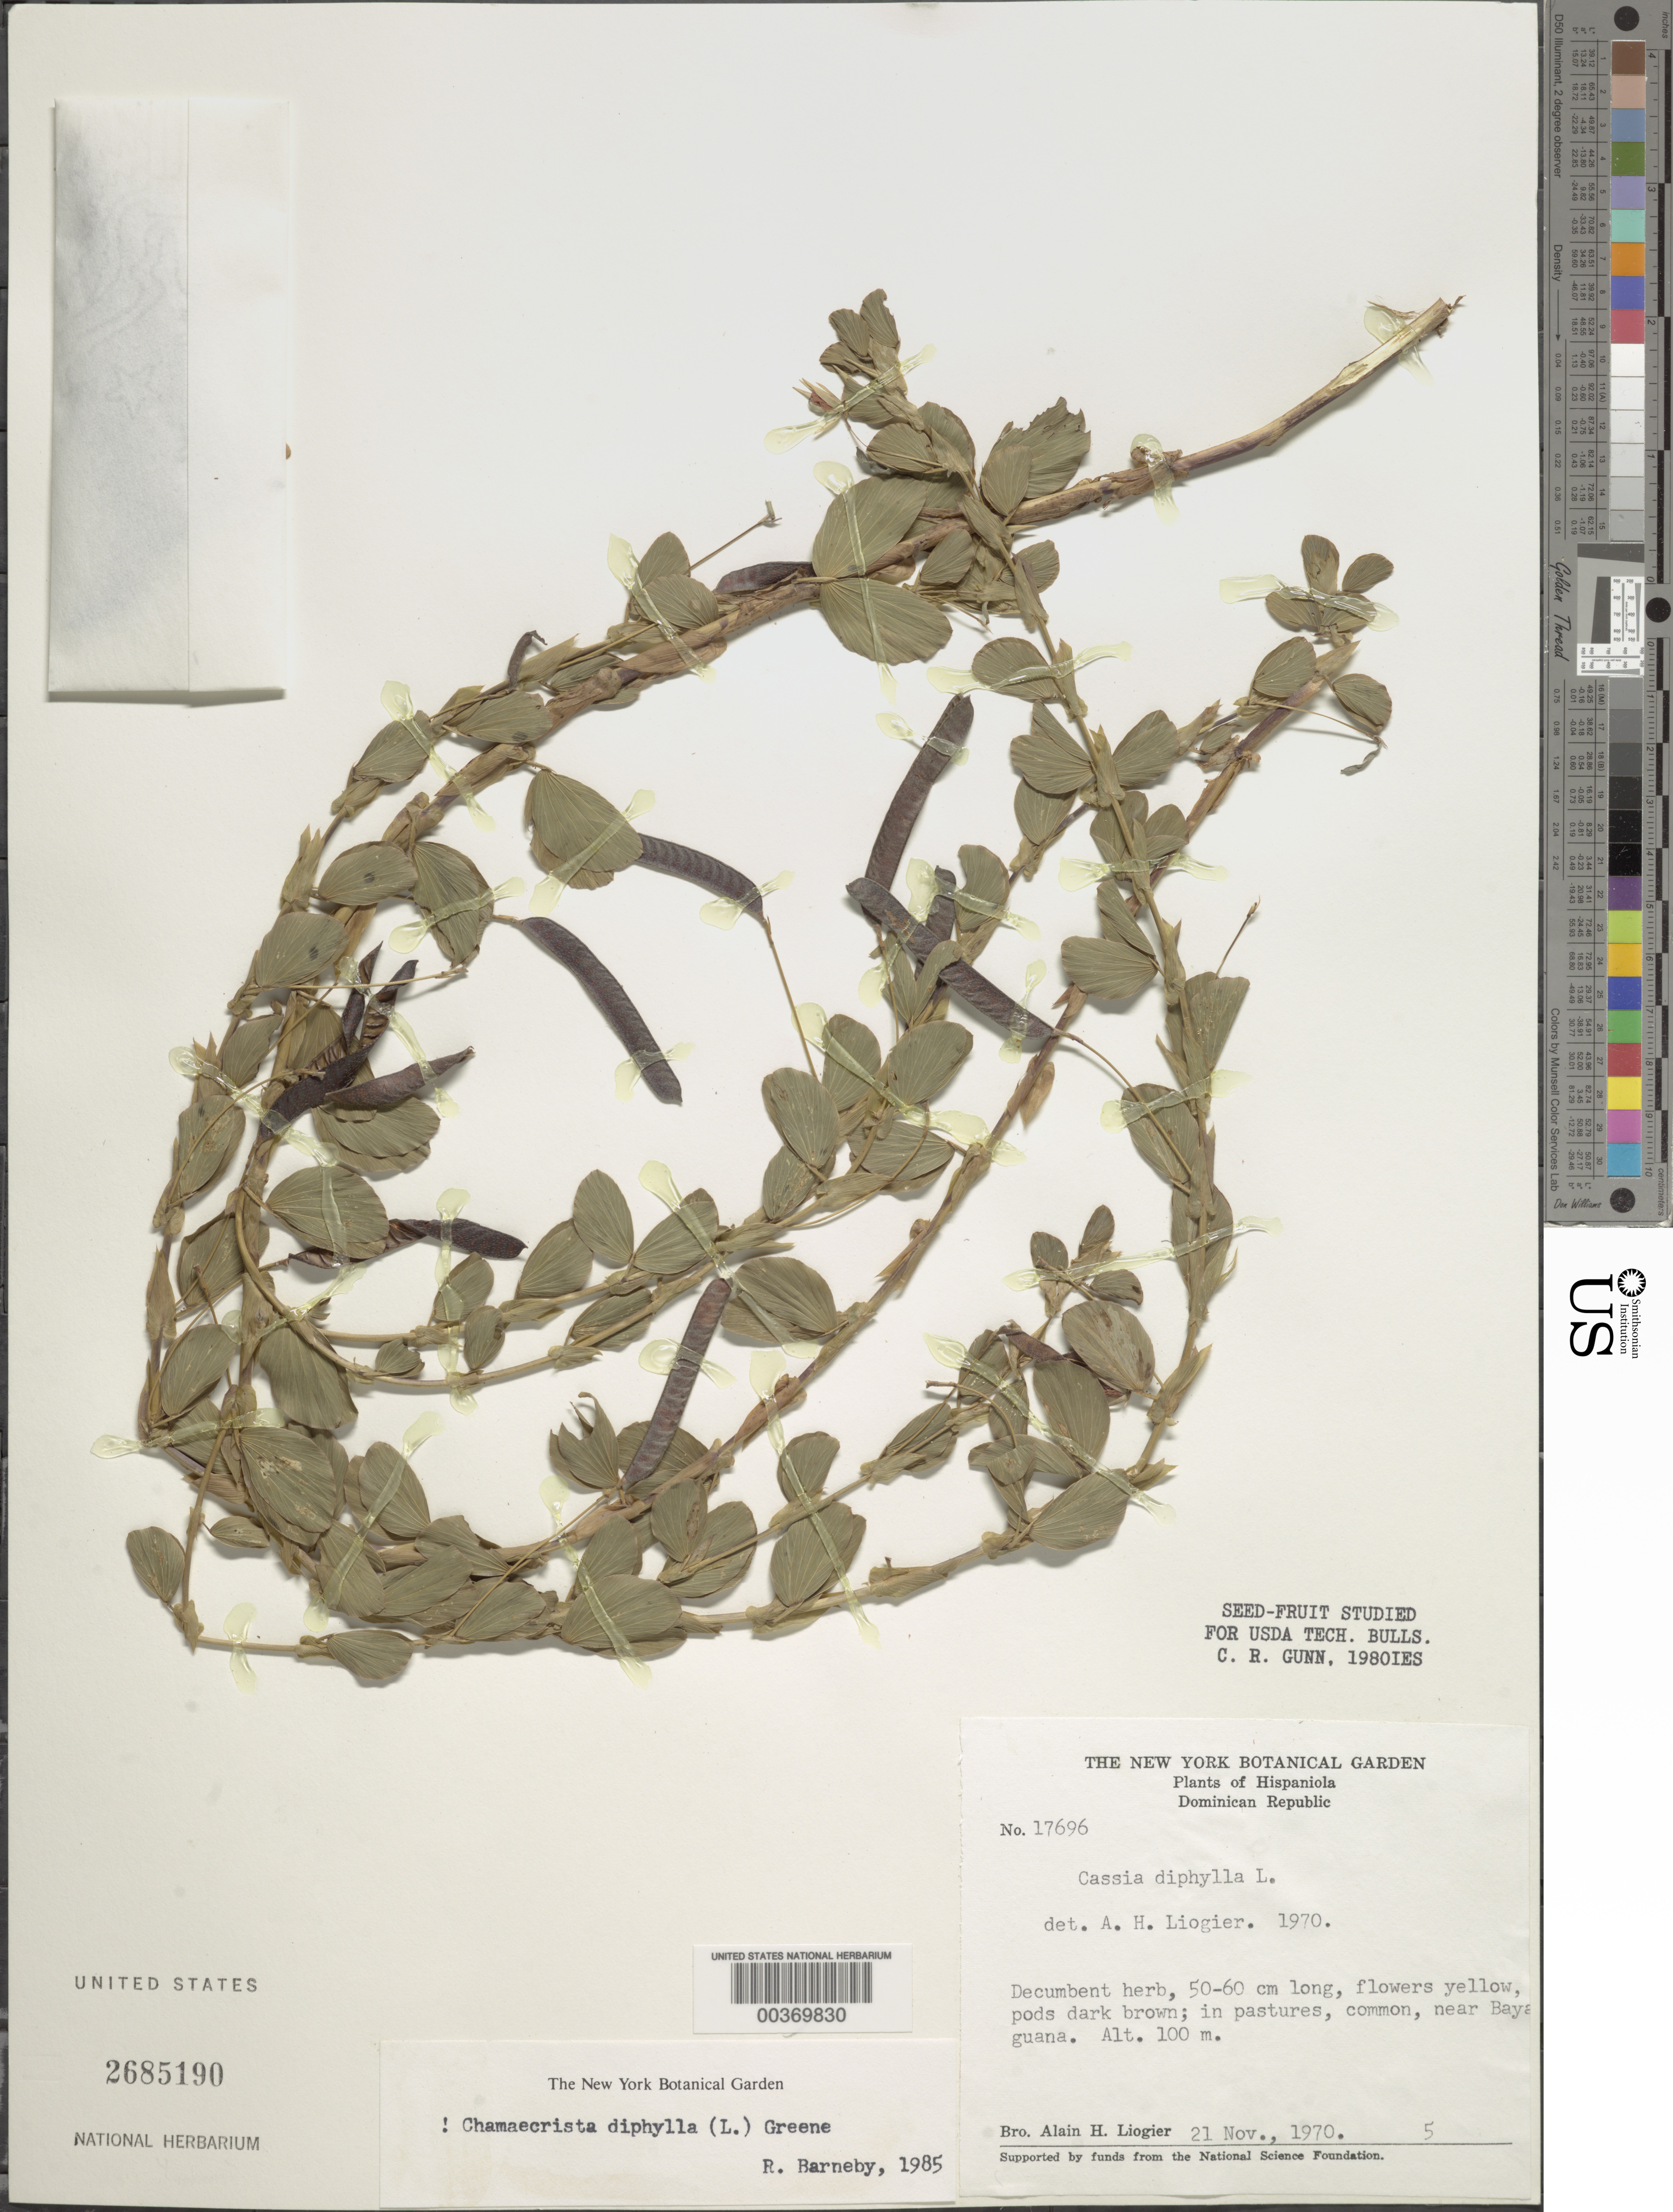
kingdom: Plantae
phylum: Tracheophyta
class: Magnoliopsida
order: Fabales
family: Fabaceae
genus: Chamaecrista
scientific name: Chamaecrista diphylla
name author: (L.) Greene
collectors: A. H. Liogier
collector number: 17696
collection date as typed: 21 Nov 1970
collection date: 1970-11-21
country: Dominican Republic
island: Hispaniola Island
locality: Near bayaguana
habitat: In pastures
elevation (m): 100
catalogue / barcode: US 2685190